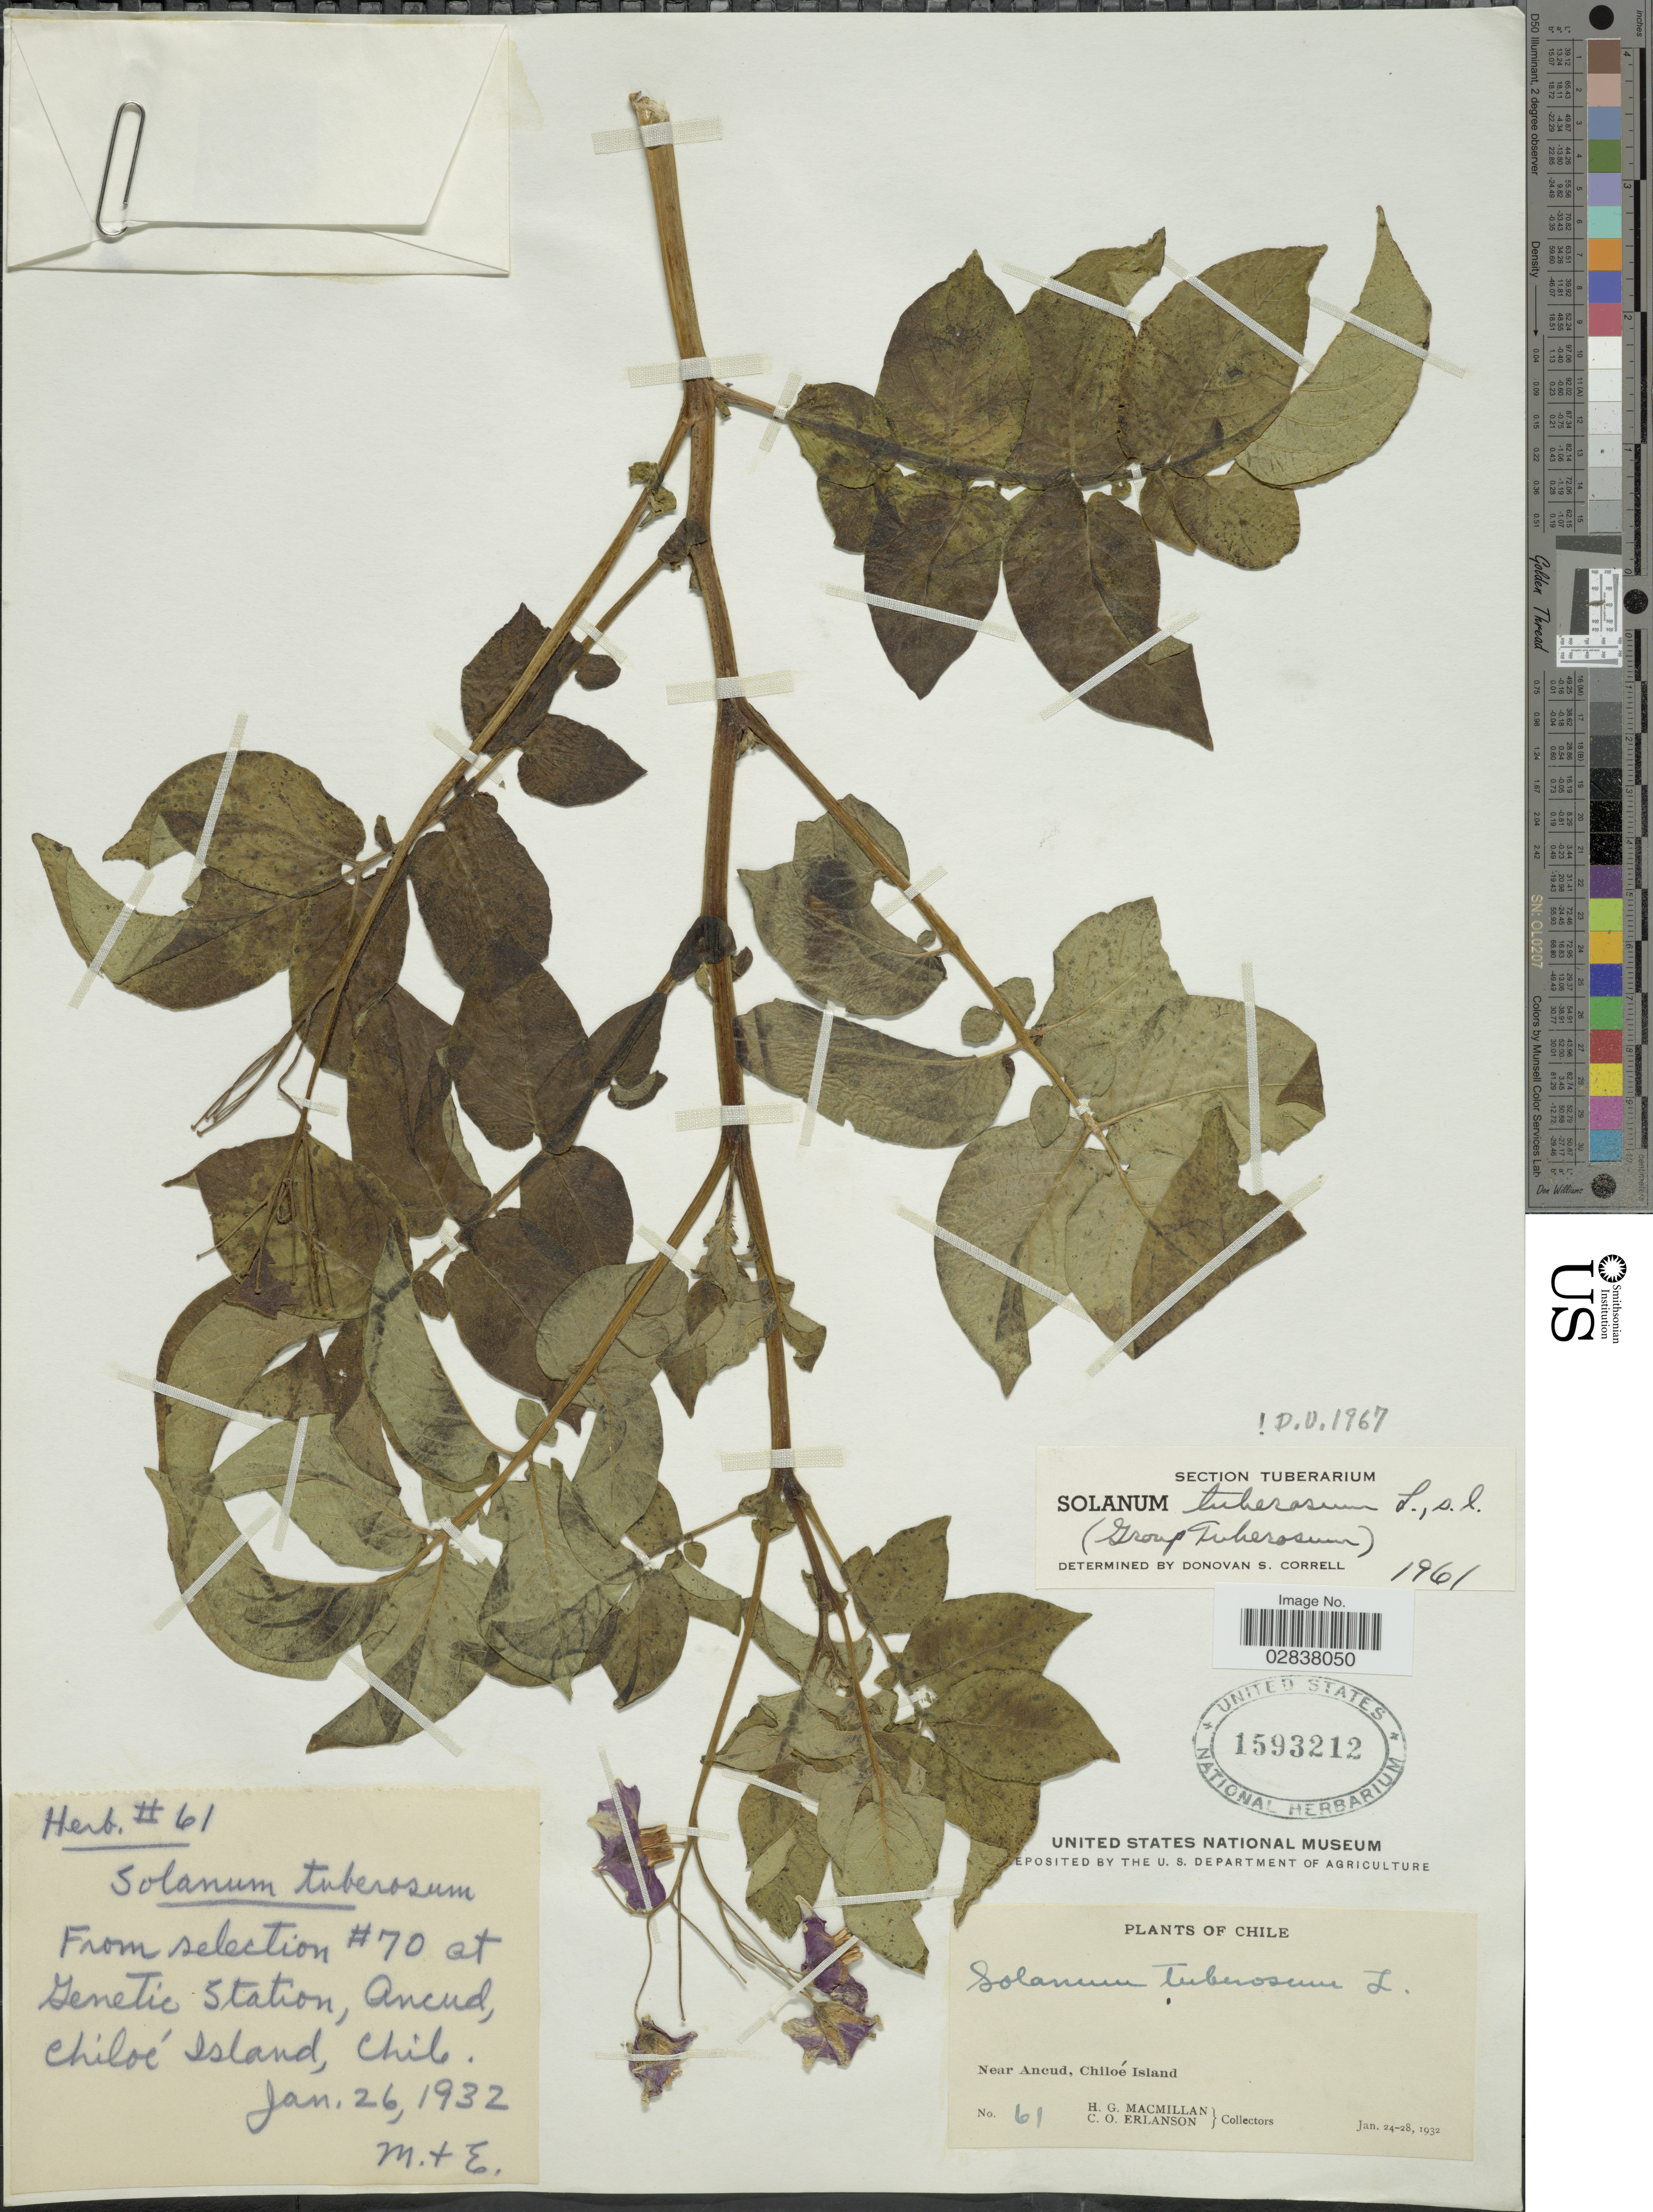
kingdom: Plantae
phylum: Tracheophyta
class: Magnoliopsida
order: Solanales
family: Solanaceae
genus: Solanum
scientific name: Solanum tuberosum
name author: L.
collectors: H. MacMillan & C. O. Erlanson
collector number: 61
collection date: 1932-01-26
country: Chile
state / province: Arica y Parinacota (XV)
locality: From selection #70 at Genetic Station, Ancud, Chiloé Island, Near Ancud.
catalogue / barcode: US 1593212